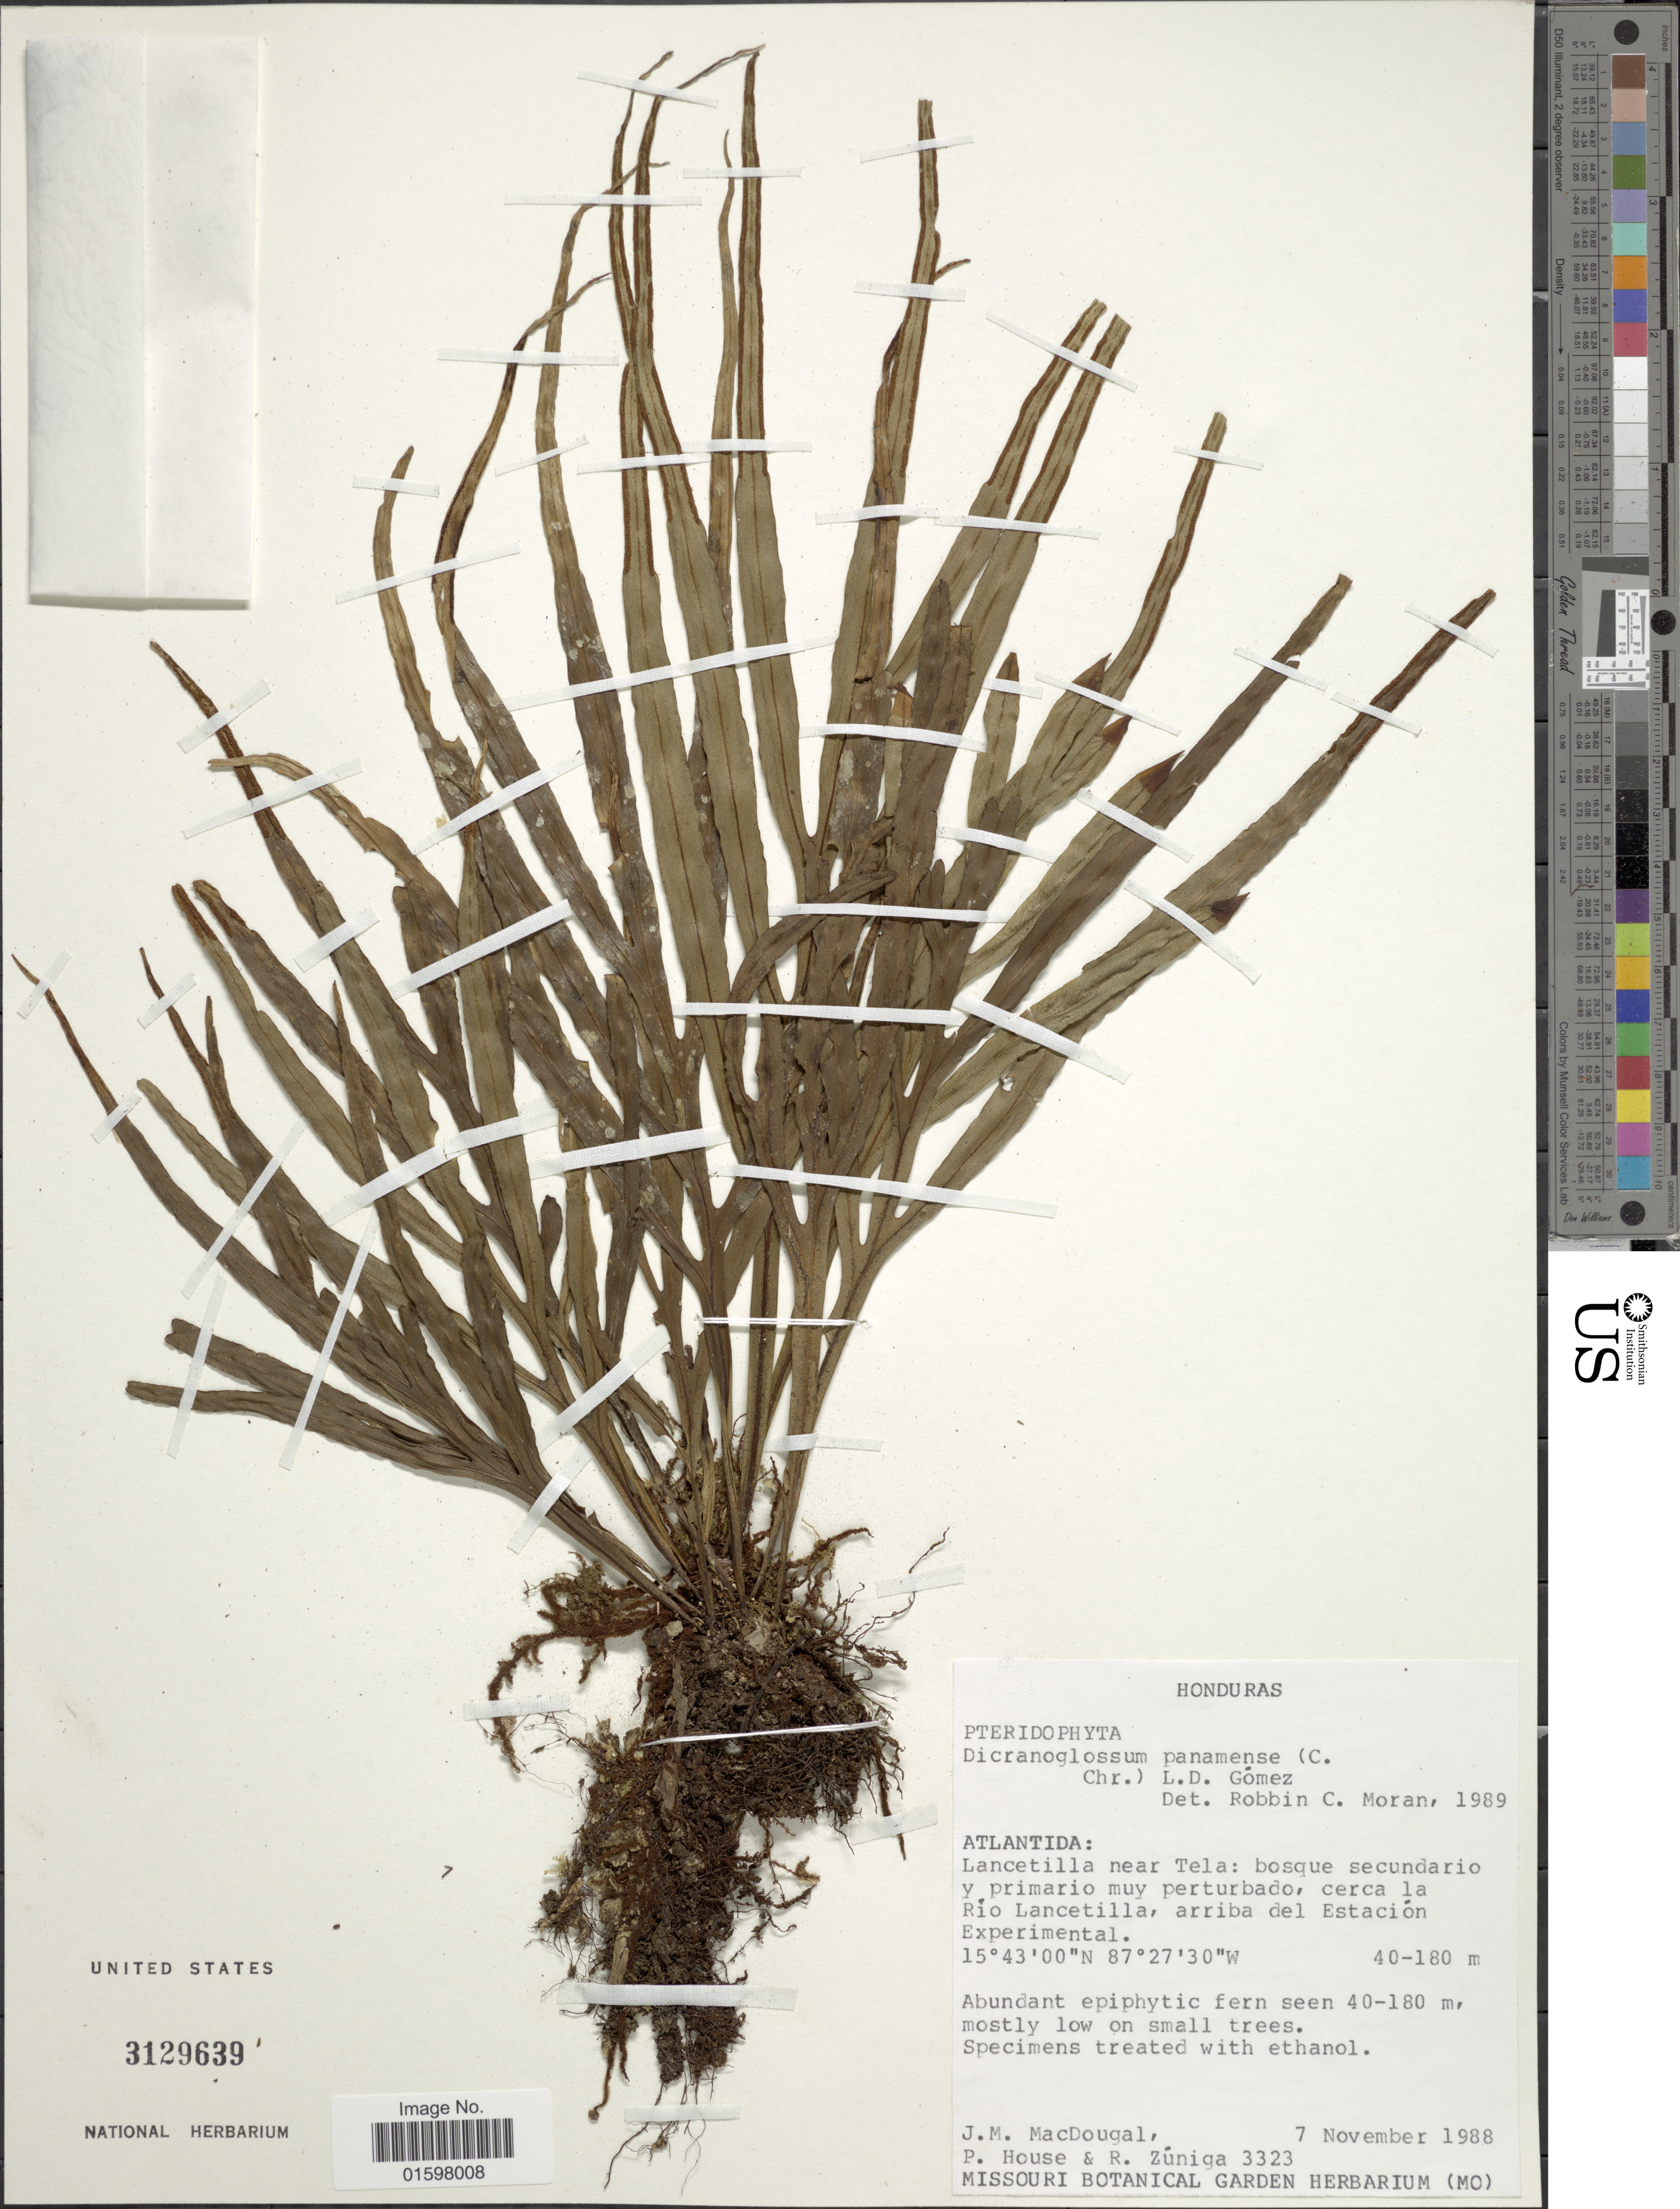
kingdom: Plantae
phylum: Tracheophyta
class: Polypodiopsida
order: Polypodiales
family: Polypodiaceae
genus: Pleopeltis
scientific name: Pleopeltis panamensis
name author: (Weath.) Pic. Serm.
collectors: J. M. MacDougal, P. House & R. Zuniga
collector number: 3323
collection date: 1988-11-07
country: Honduras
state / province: Atlántida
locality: Lancetilla near Tela: bosque secundario y primario muy perturbado, cerca la Río Lancetilla, arriba del Estación Experimental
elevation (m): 40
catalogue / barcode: US 3129639